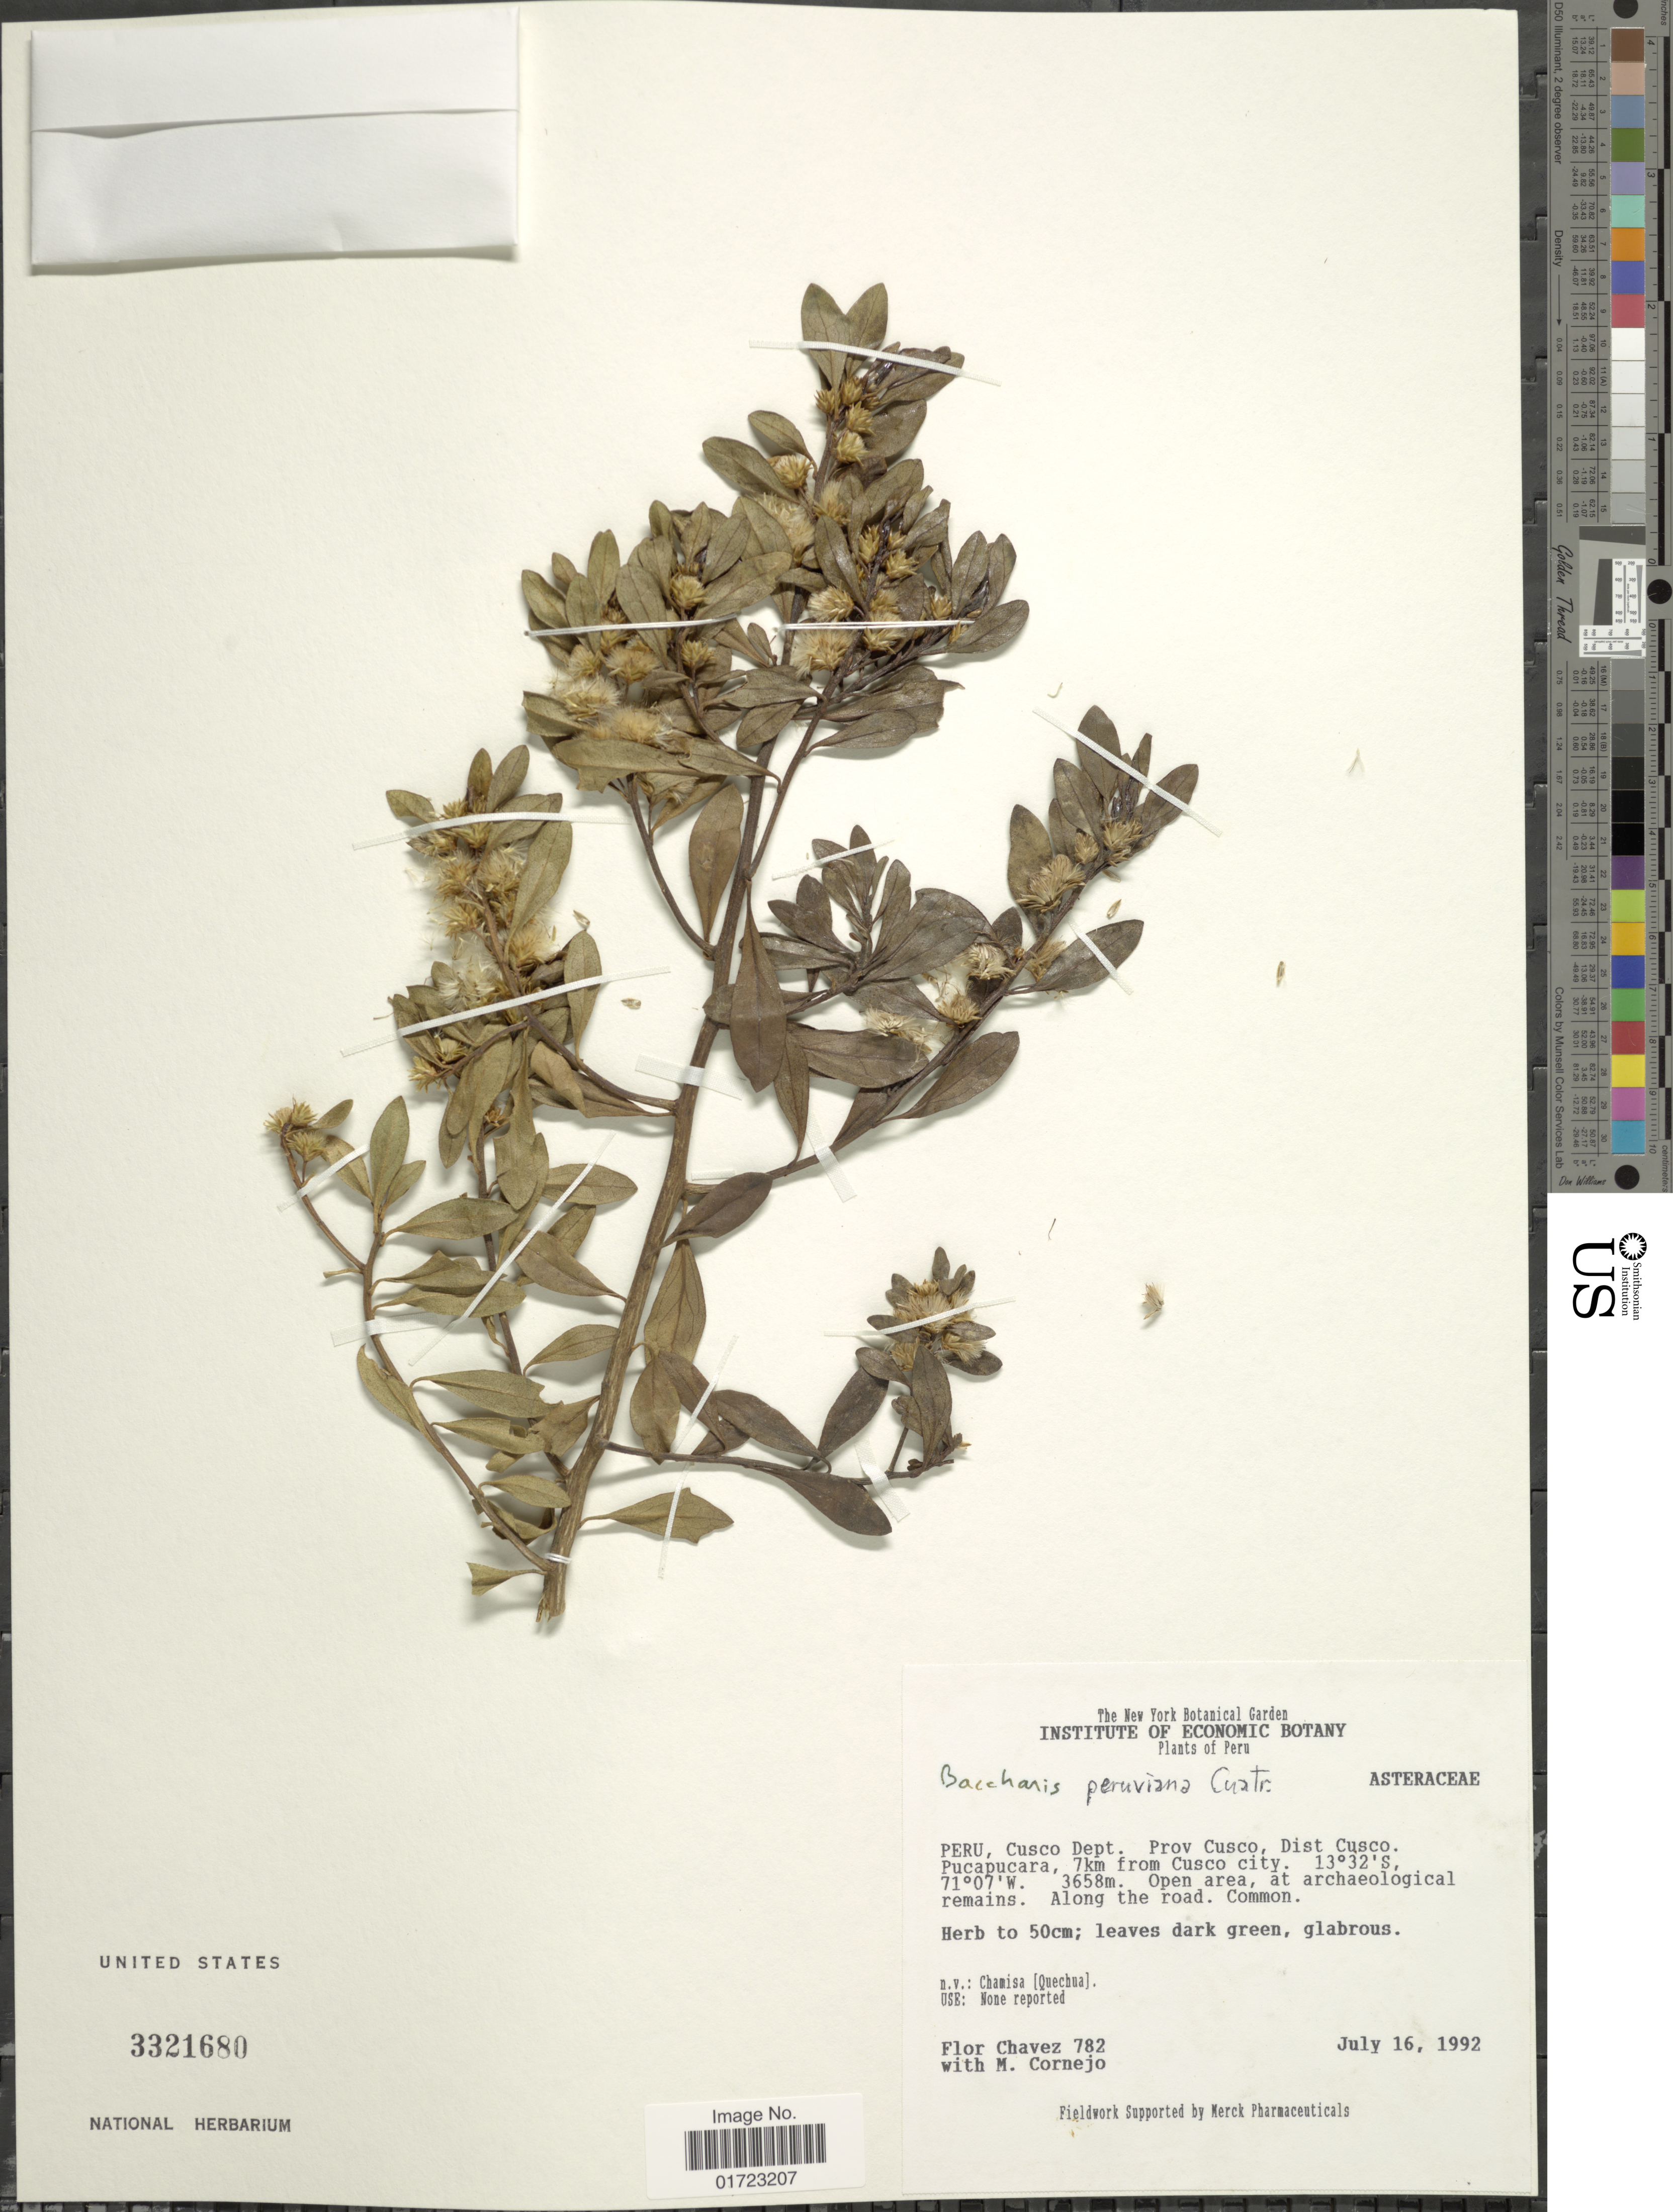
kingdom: Plantae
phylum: Tracheophyta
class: Magnoliopsida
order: Asterales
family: Asteraceae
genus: Baccharis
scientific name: Baccharis peruviana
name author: Cuatrec.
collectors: F. Chávez & M. Cornejo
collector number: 782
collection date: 1992-07-16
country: Peru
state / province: Cusco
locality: Dist. Cusco. Pucapucara, 7 km from Cusco city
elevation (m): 3658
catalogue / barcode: US 3321680